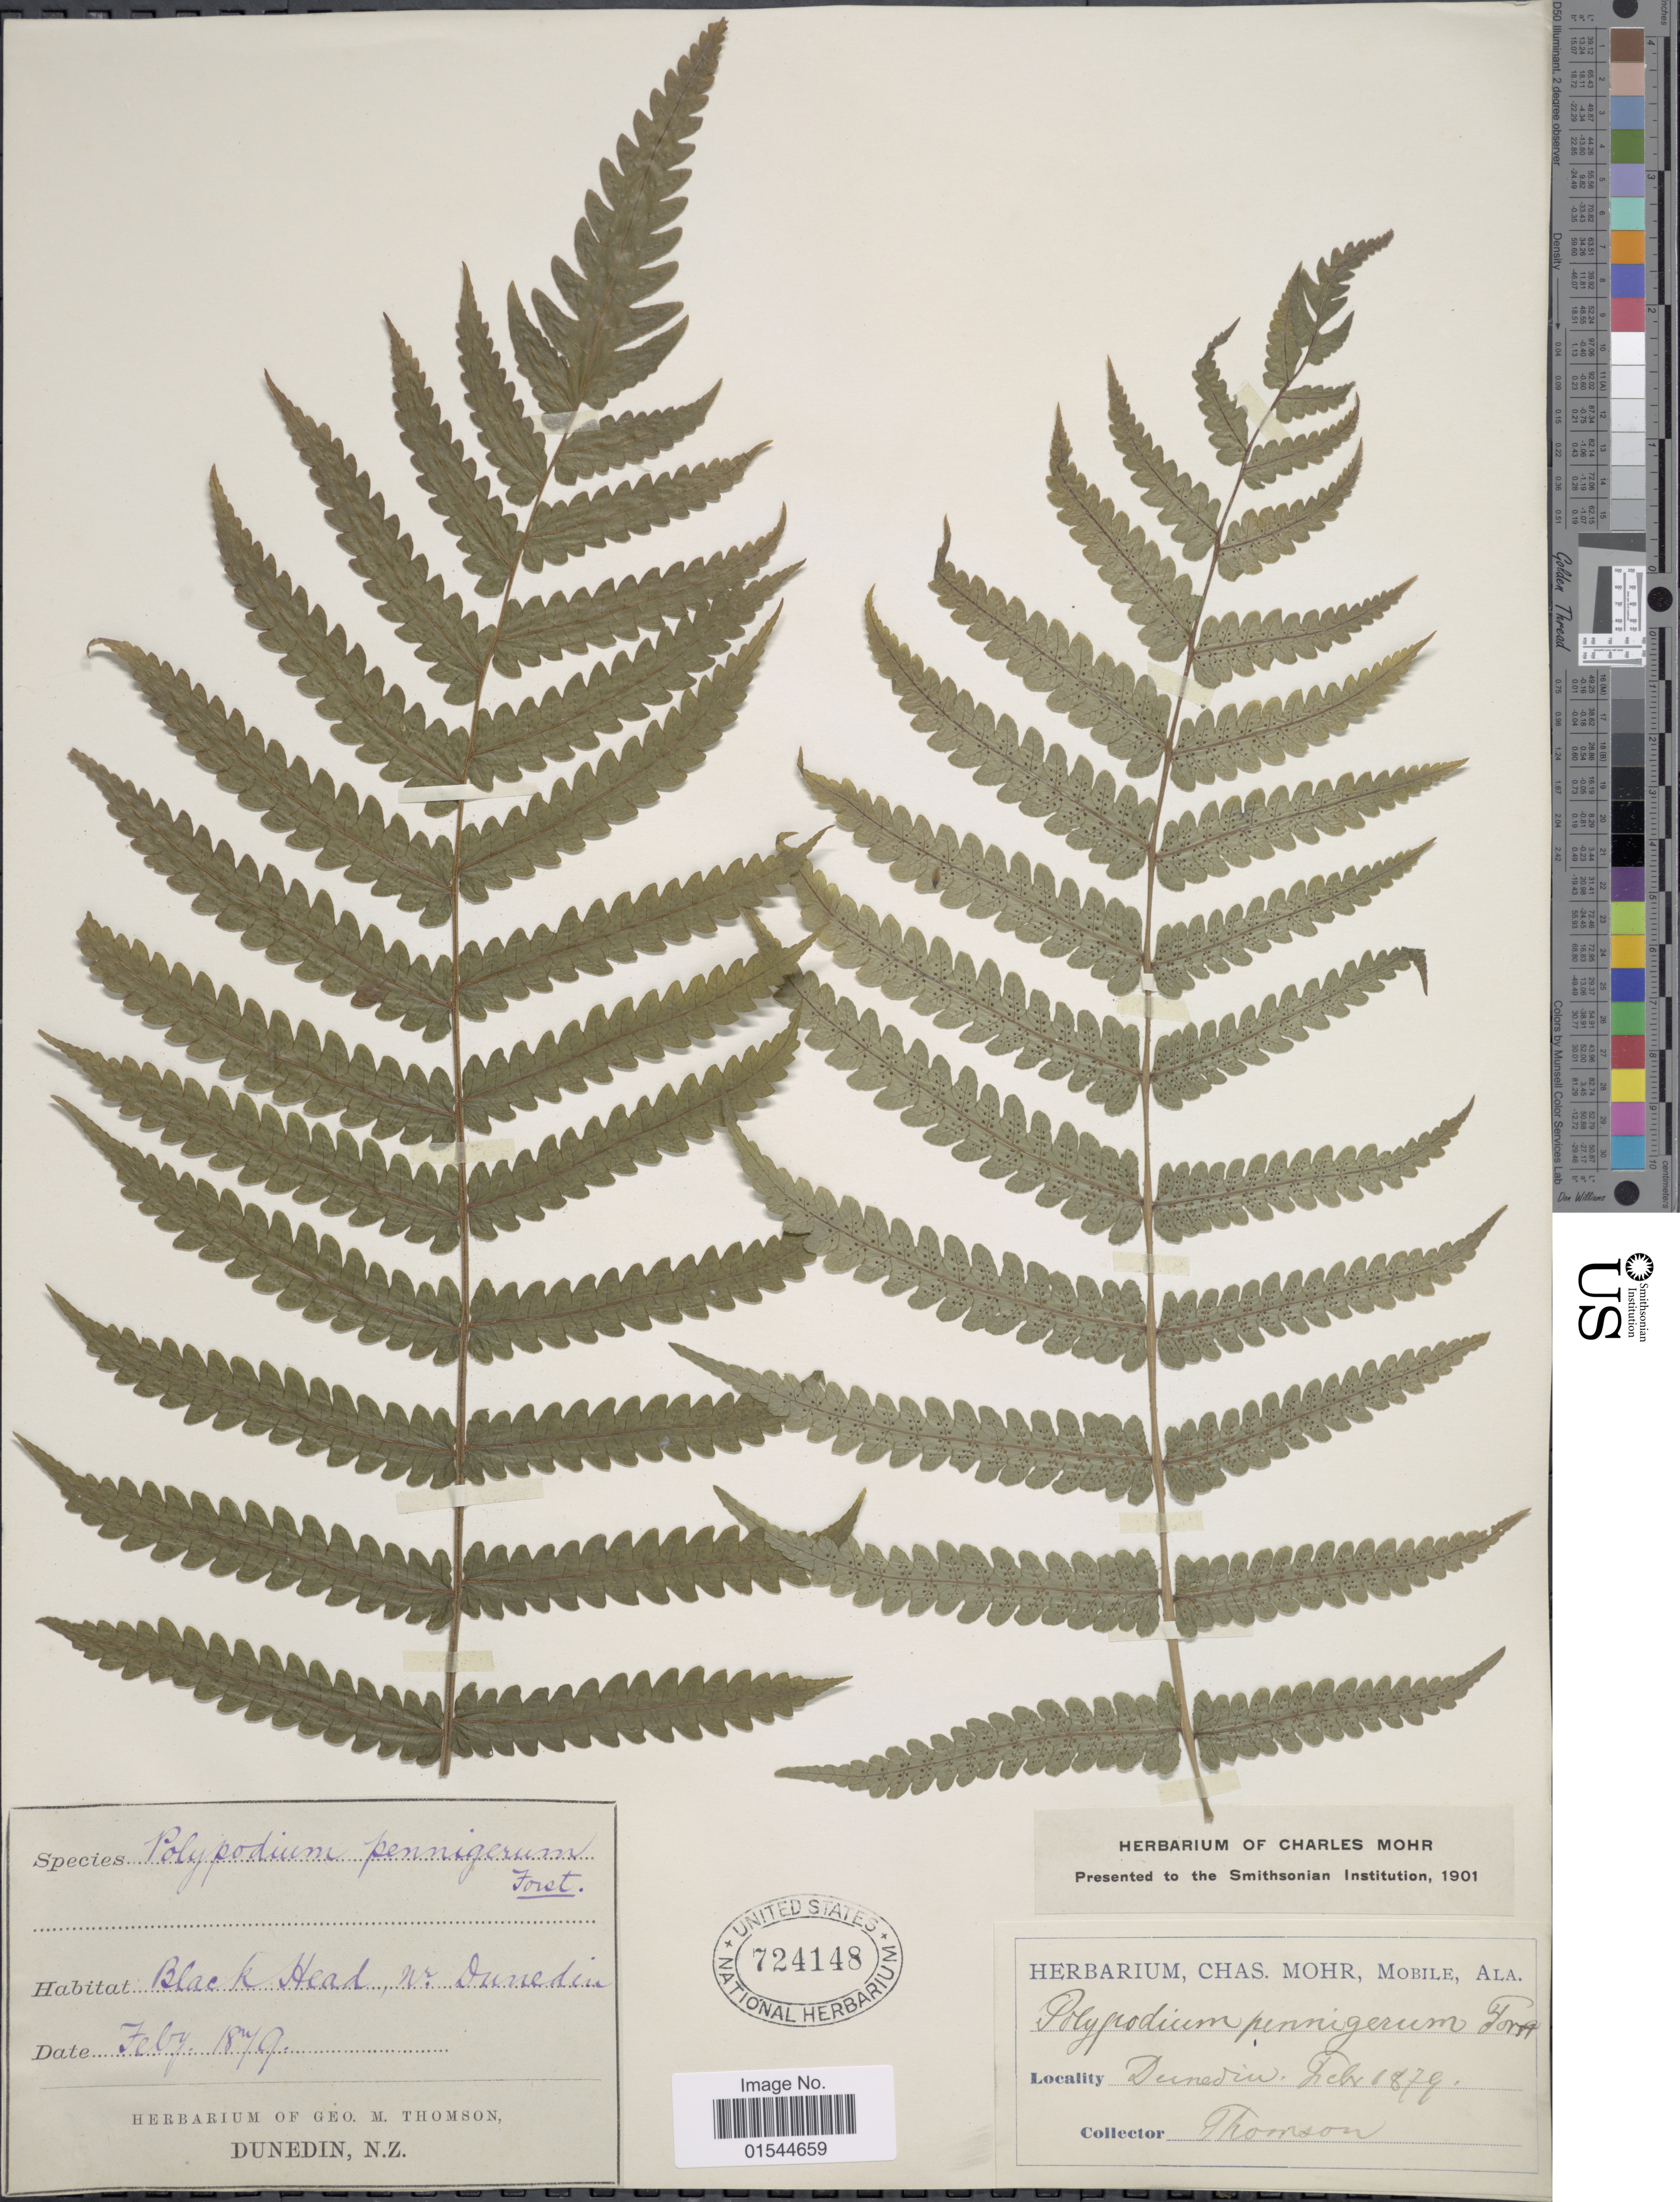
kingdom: Plantae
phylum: Tracheophyta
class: Polypodiopsida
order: Polypodiales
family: Thelypteridaceae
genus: Pneumatopteris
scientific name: Pneumatopteris pennigera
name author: (G. Forst.) Holttum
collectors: G. Thomson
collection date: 1879-02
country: New Zealand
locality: Blach Head, W. Dunedin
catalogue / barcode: US 724148